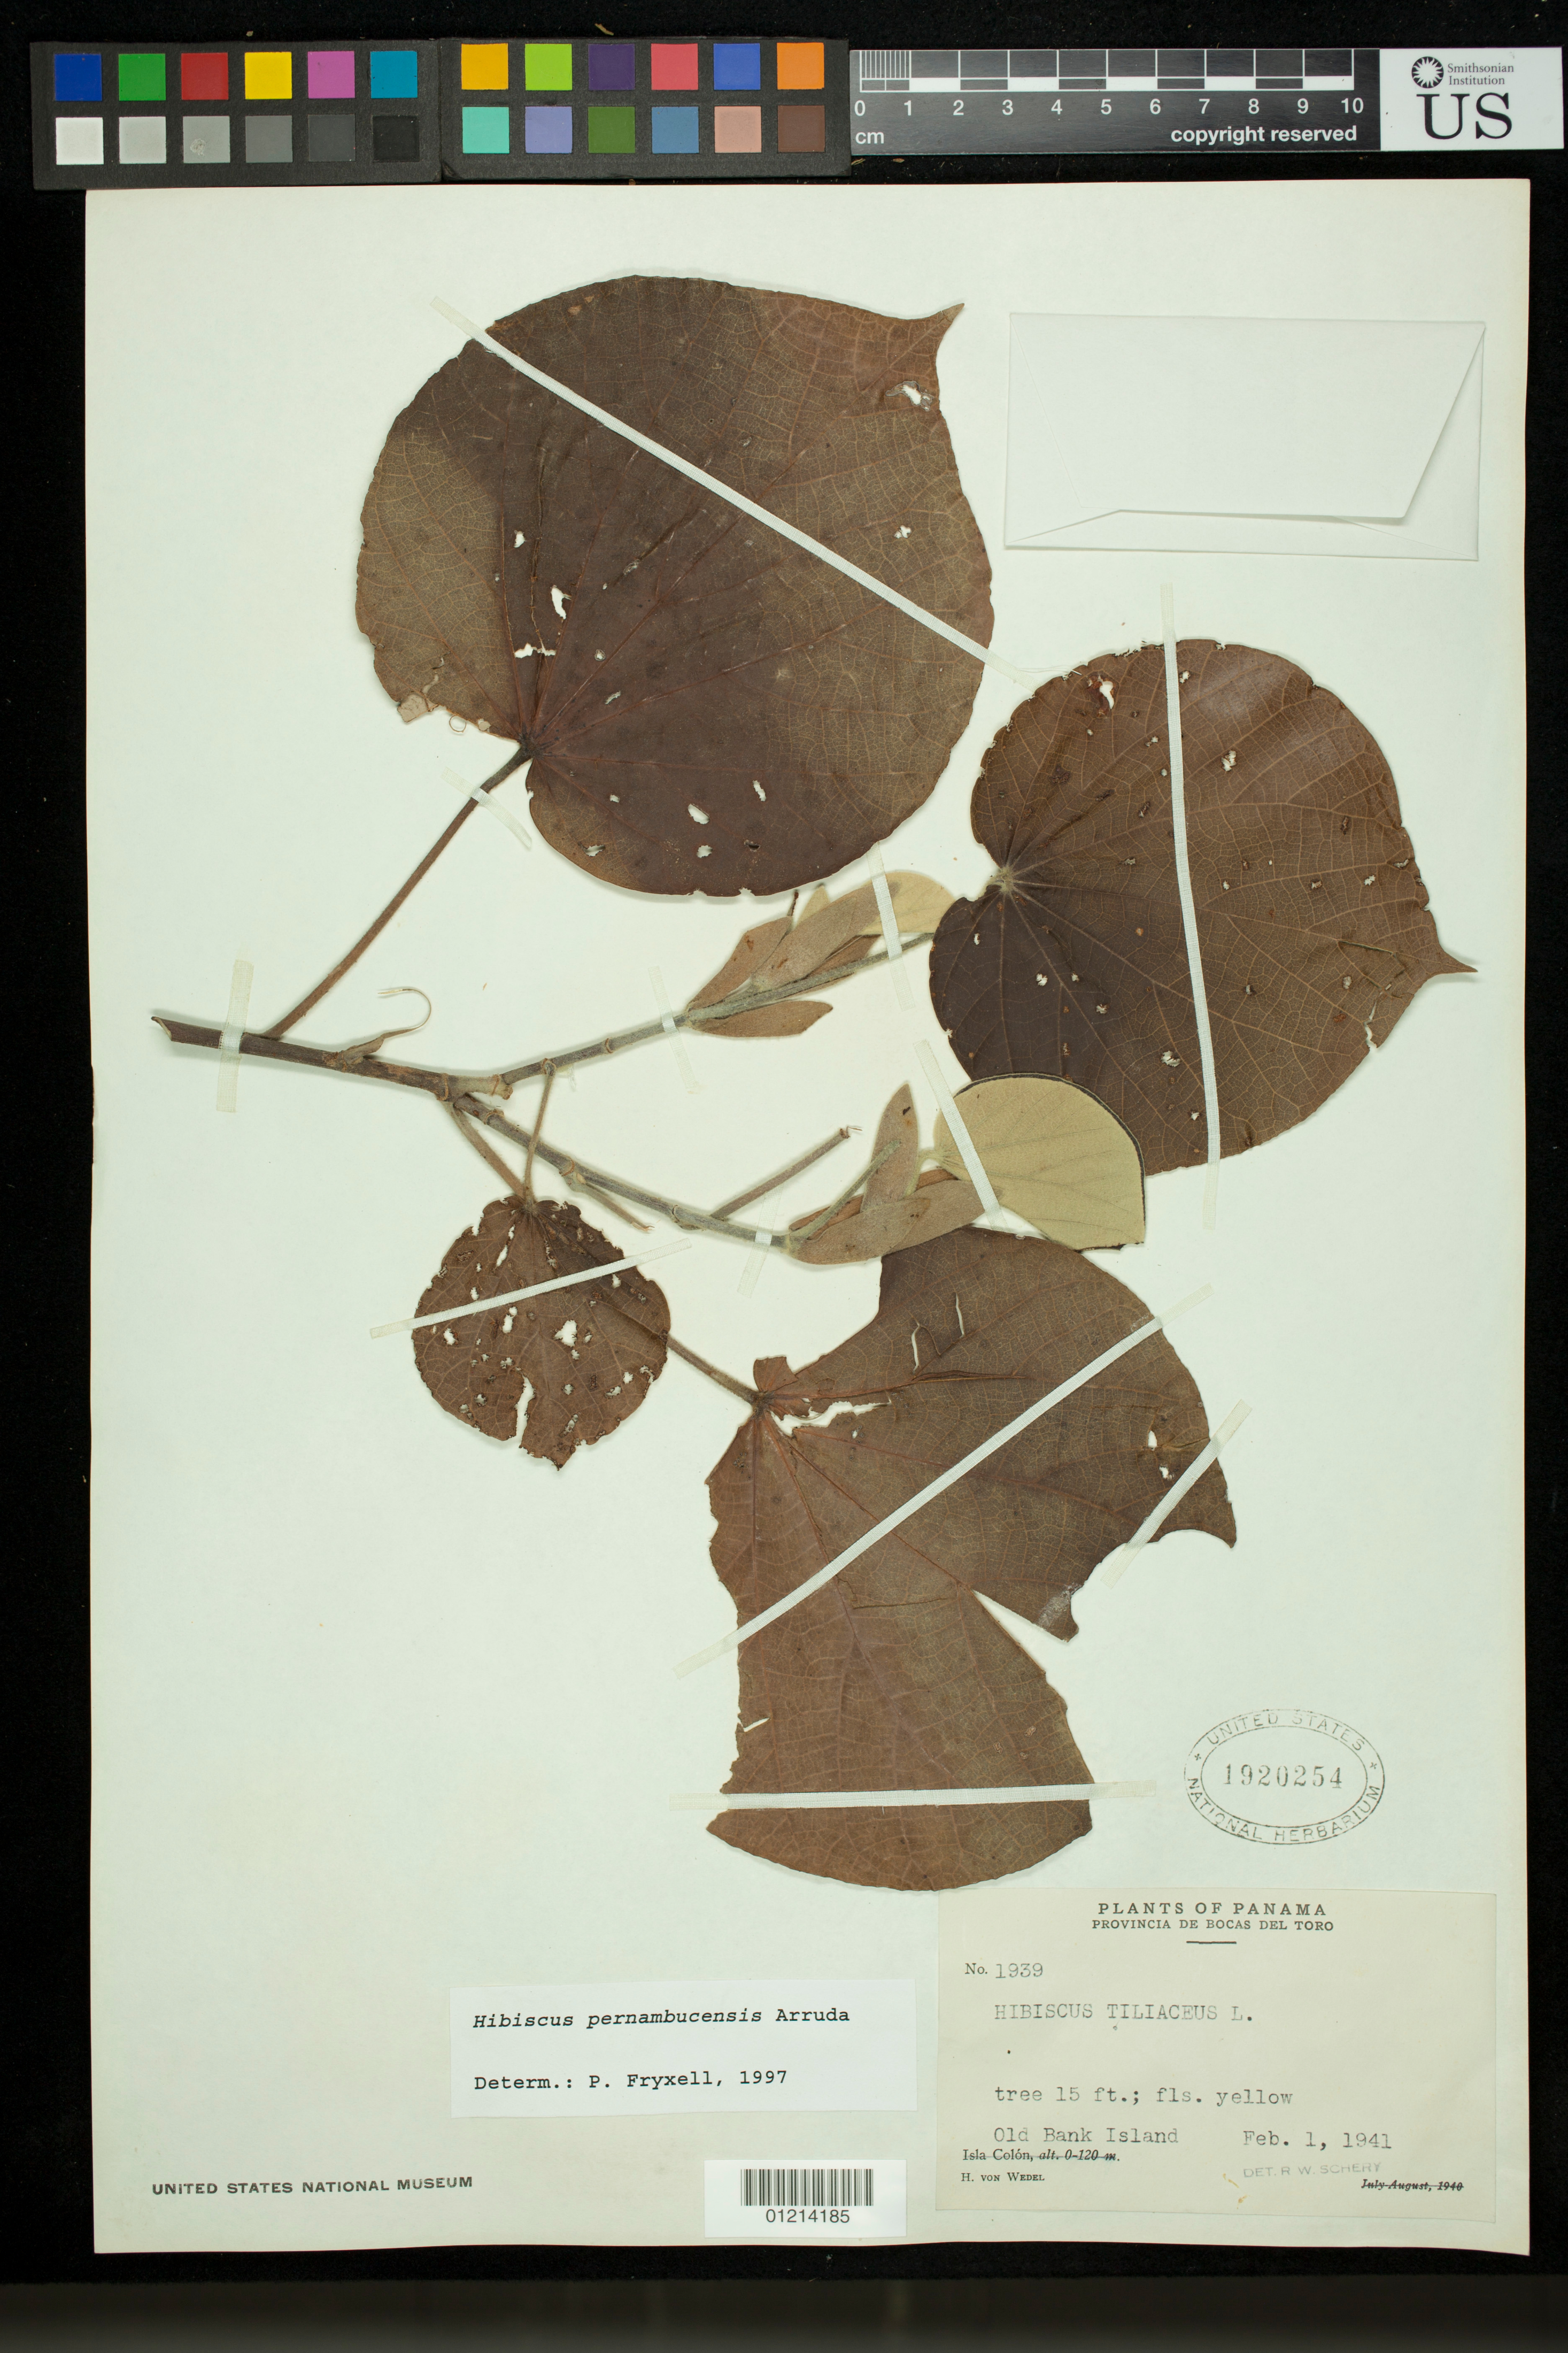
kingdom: Plantae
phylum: Tracheophyta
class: Magnoliopsida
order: Malvales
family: Malvaceae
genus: Talipariti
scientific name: Talipariti tiliaceum var. pernambucense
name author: (Arruda) Fryxell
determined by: Dorr, Laurence J., Curator (BOT), Smithsonian Institution - National Museum of Natural History (UNITED STATES)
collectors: H. von Wedel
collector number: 1939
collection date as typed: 02 Jan 1941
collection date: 1941-01-02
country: Panama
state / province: Bocas del Toro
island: Bastimentos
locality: Old Bank Island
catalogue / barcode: US 1920254